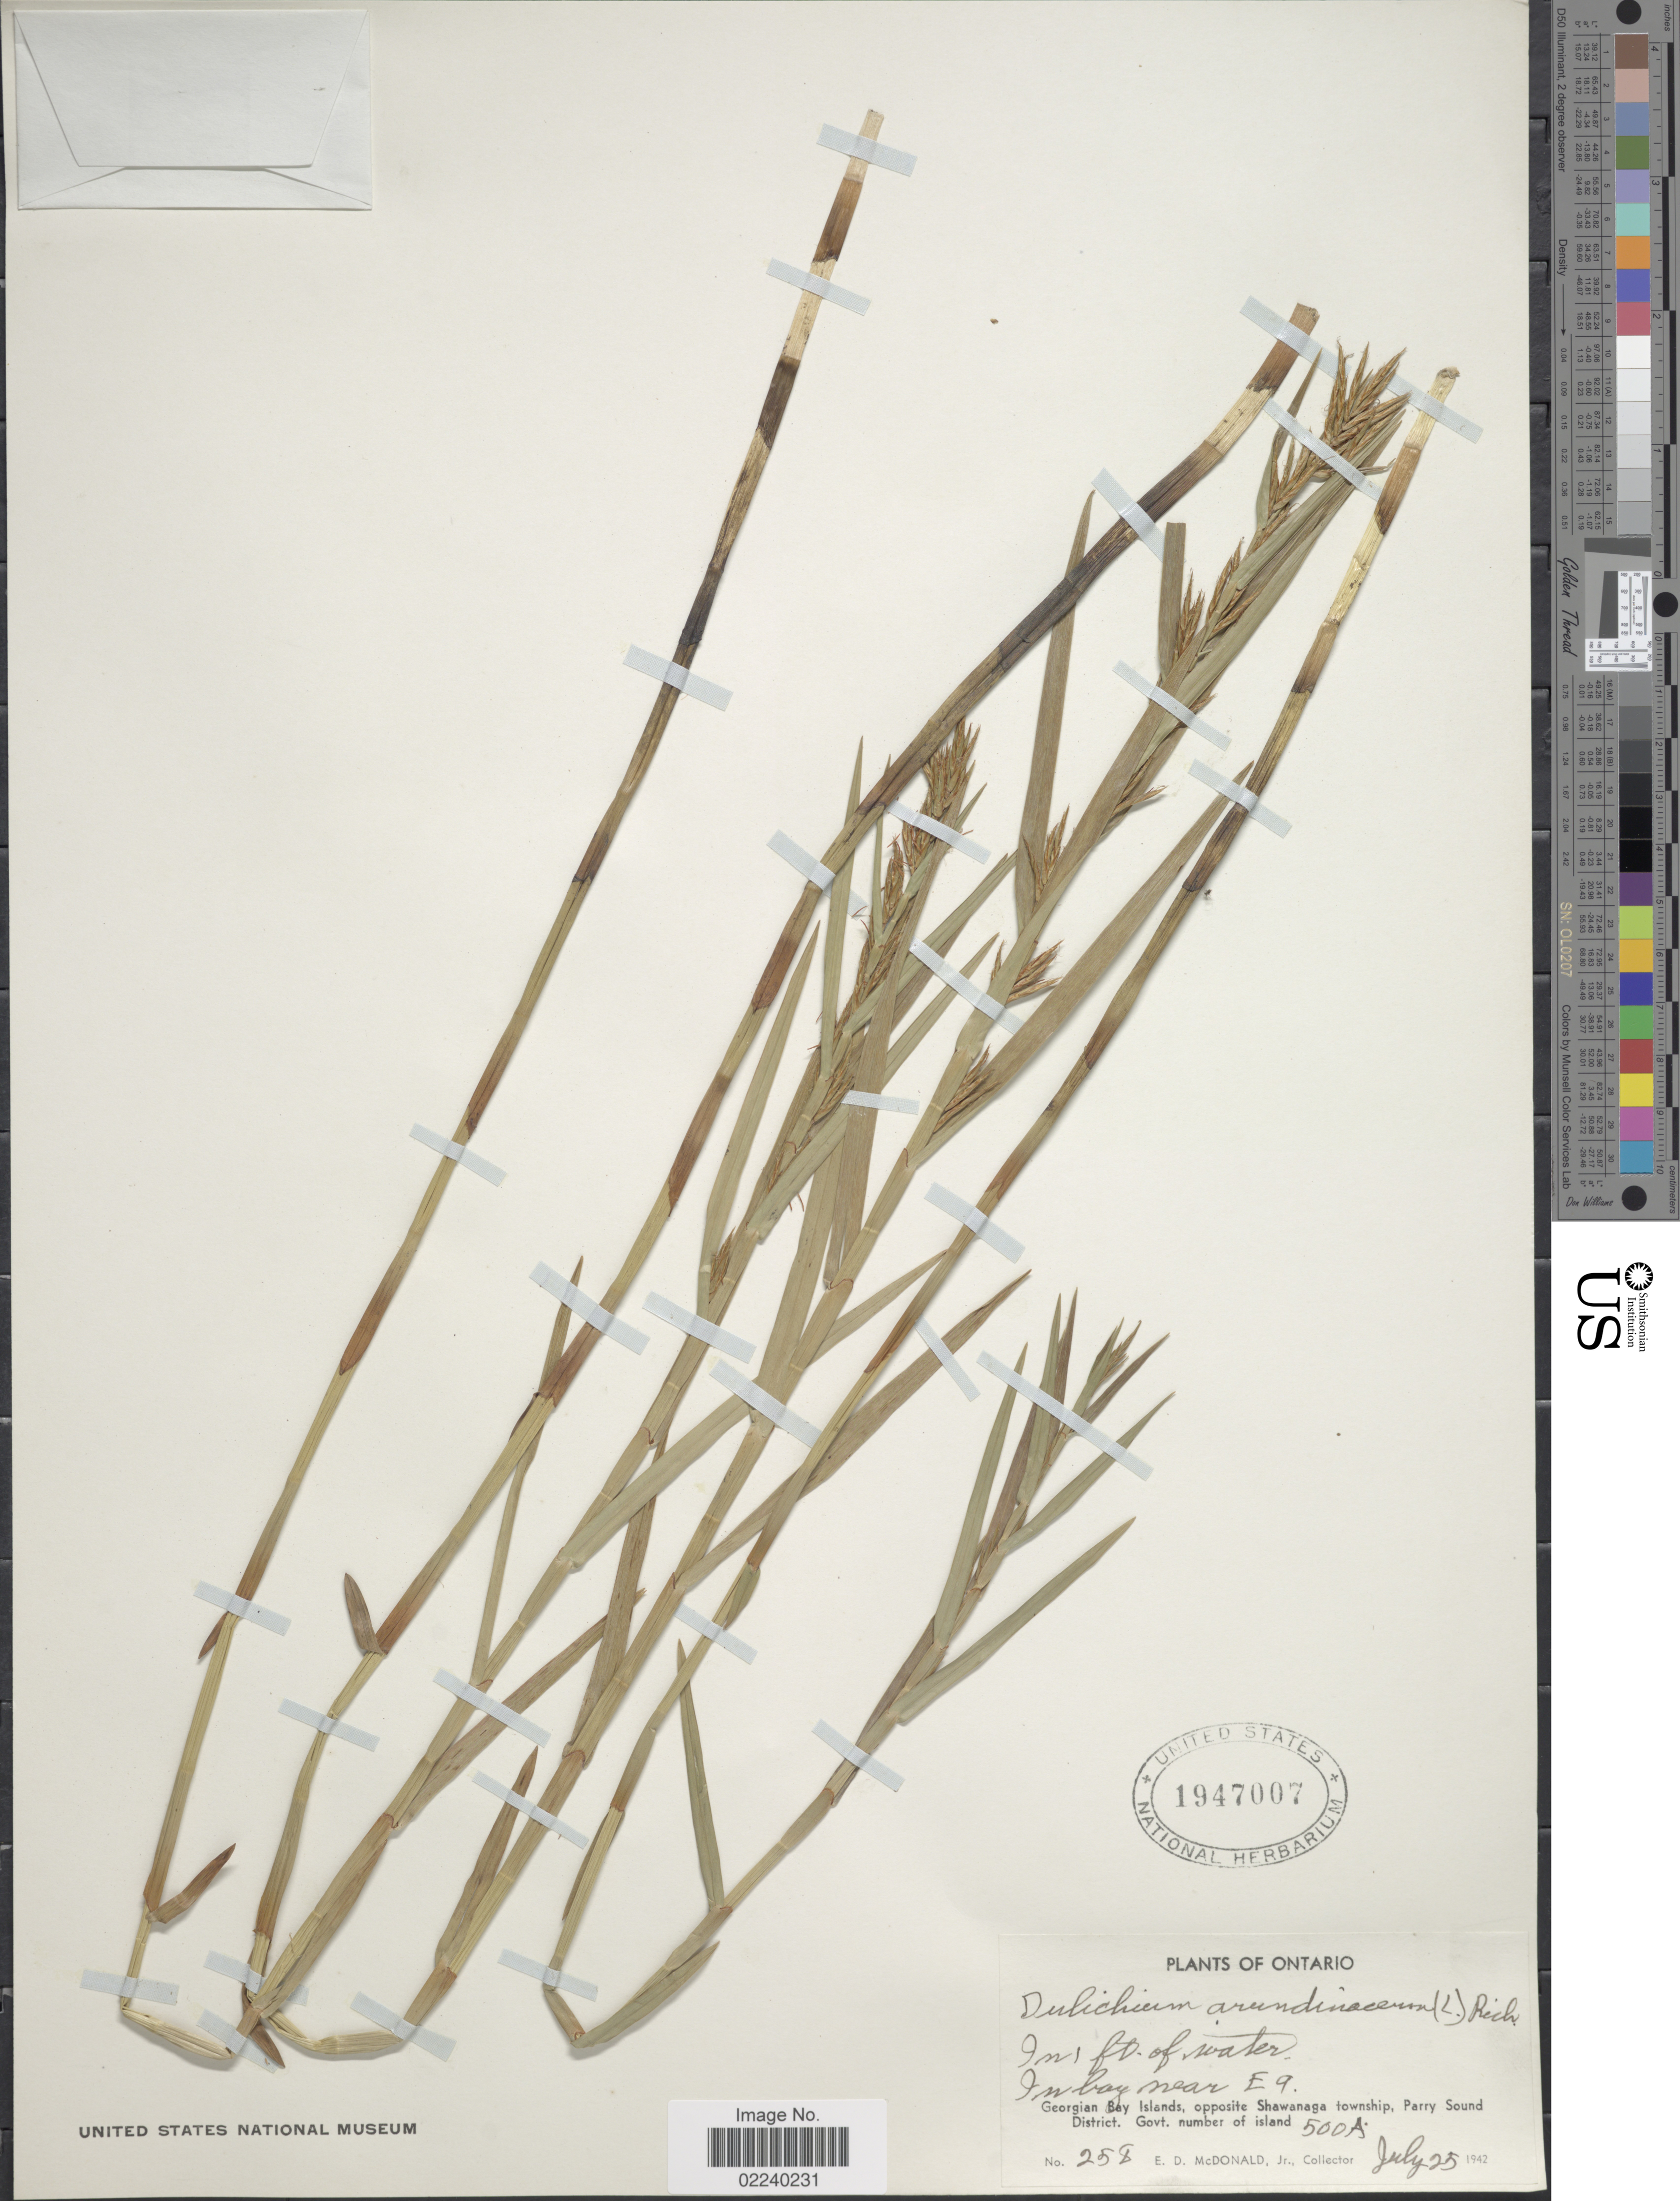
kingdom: Plantae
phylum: Tracheophyta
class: Liliopsida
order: Poales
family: Cyperaceae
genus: Dulichium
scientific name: Dulichium arundinaceum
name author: (L.) Britton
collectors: E. D. McDonald Jr.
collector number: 258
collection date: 1942-07-25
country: Canada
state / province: Ontario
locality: In bay near E9, Georgian Bay Islands, opposite Shawanaga township, Parry Sound District. Govt. number of island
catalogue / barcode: US 1947007